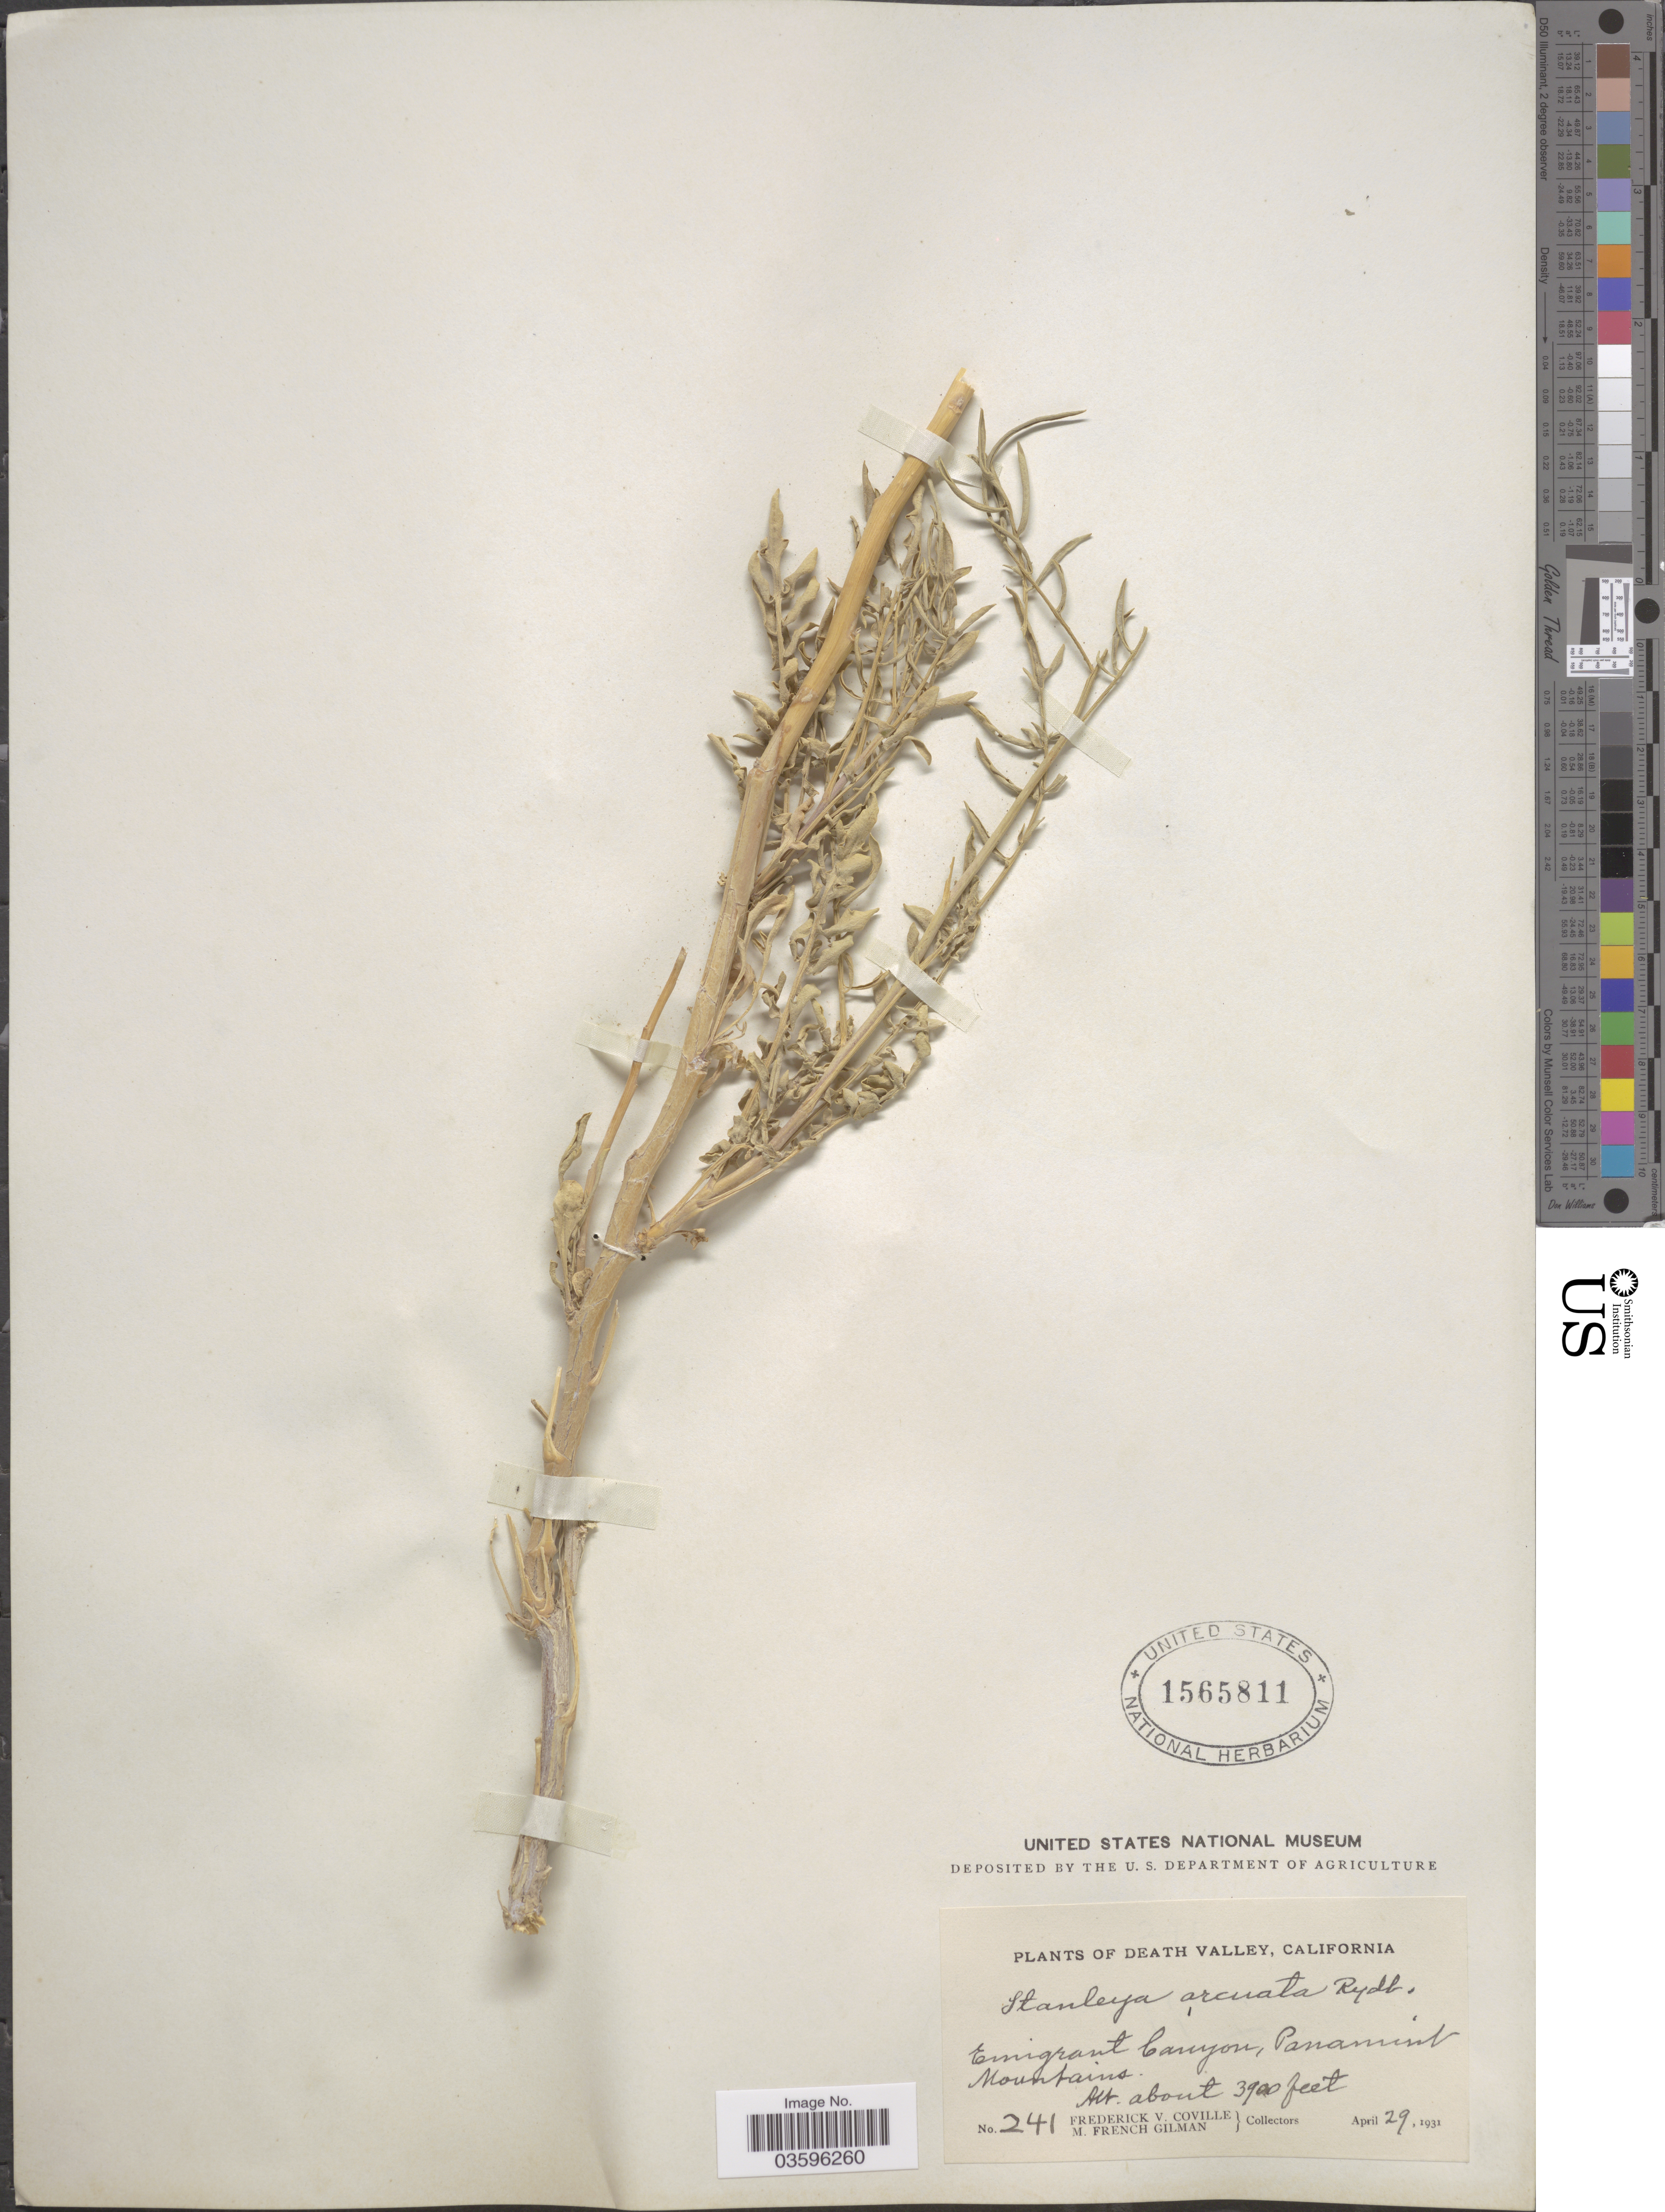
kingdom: Plantae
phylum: Tracheophyta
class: Magnoliopsida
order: Brassicales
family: Brassicaceae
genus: Stanleya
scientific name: Stanleya pinnata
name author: (Pursh) Britton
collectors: F. V. Coville & M. F. Gilman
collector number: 241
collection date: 1931-04-29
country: United States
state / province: California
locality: Death Valley. Emigrant Canyon, Panamint Mountains.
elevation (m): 1189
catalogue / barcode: US 1565811